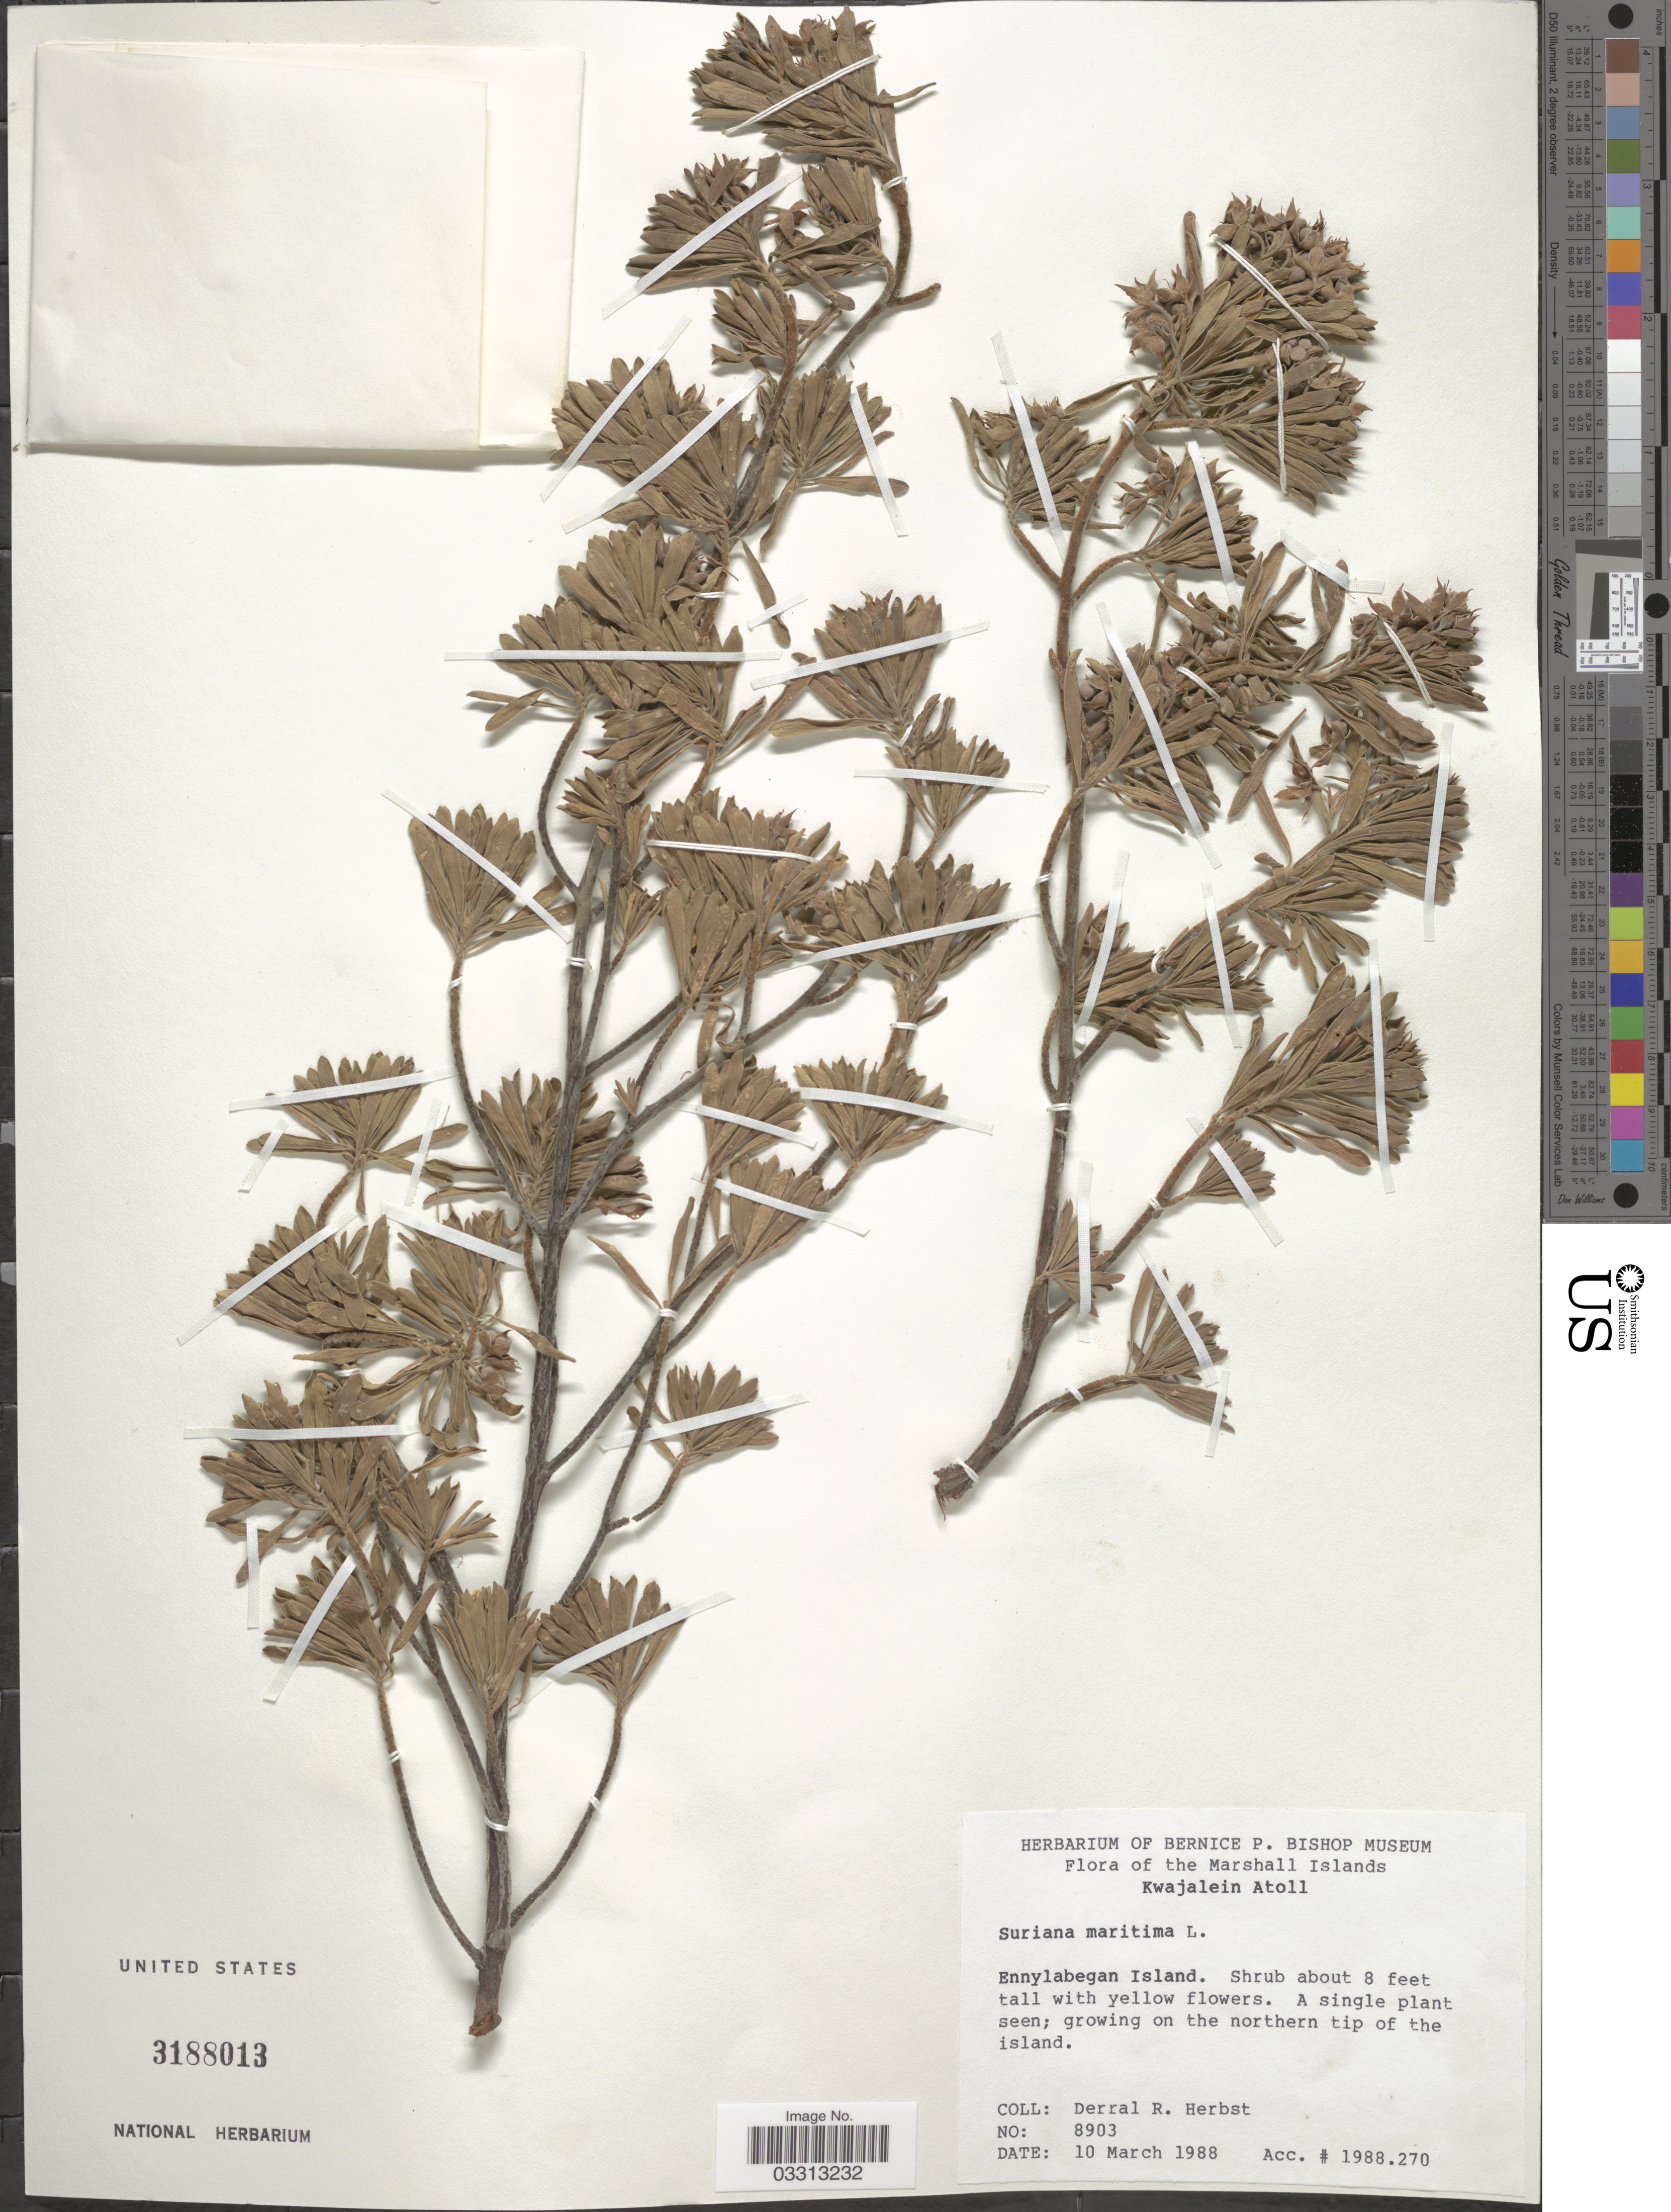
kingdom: Plantae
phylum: Tracheophyta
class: Magnoliopsida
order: Fabales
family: Surianaceae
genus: Suriana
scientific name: Suriana maritima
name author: L.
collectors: D. R. Herbst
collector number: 8903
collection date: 1988-03-10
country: Marshall Islands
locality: Kwajalein Atoll. Ennylabegan Island.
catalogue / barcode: US 3188013